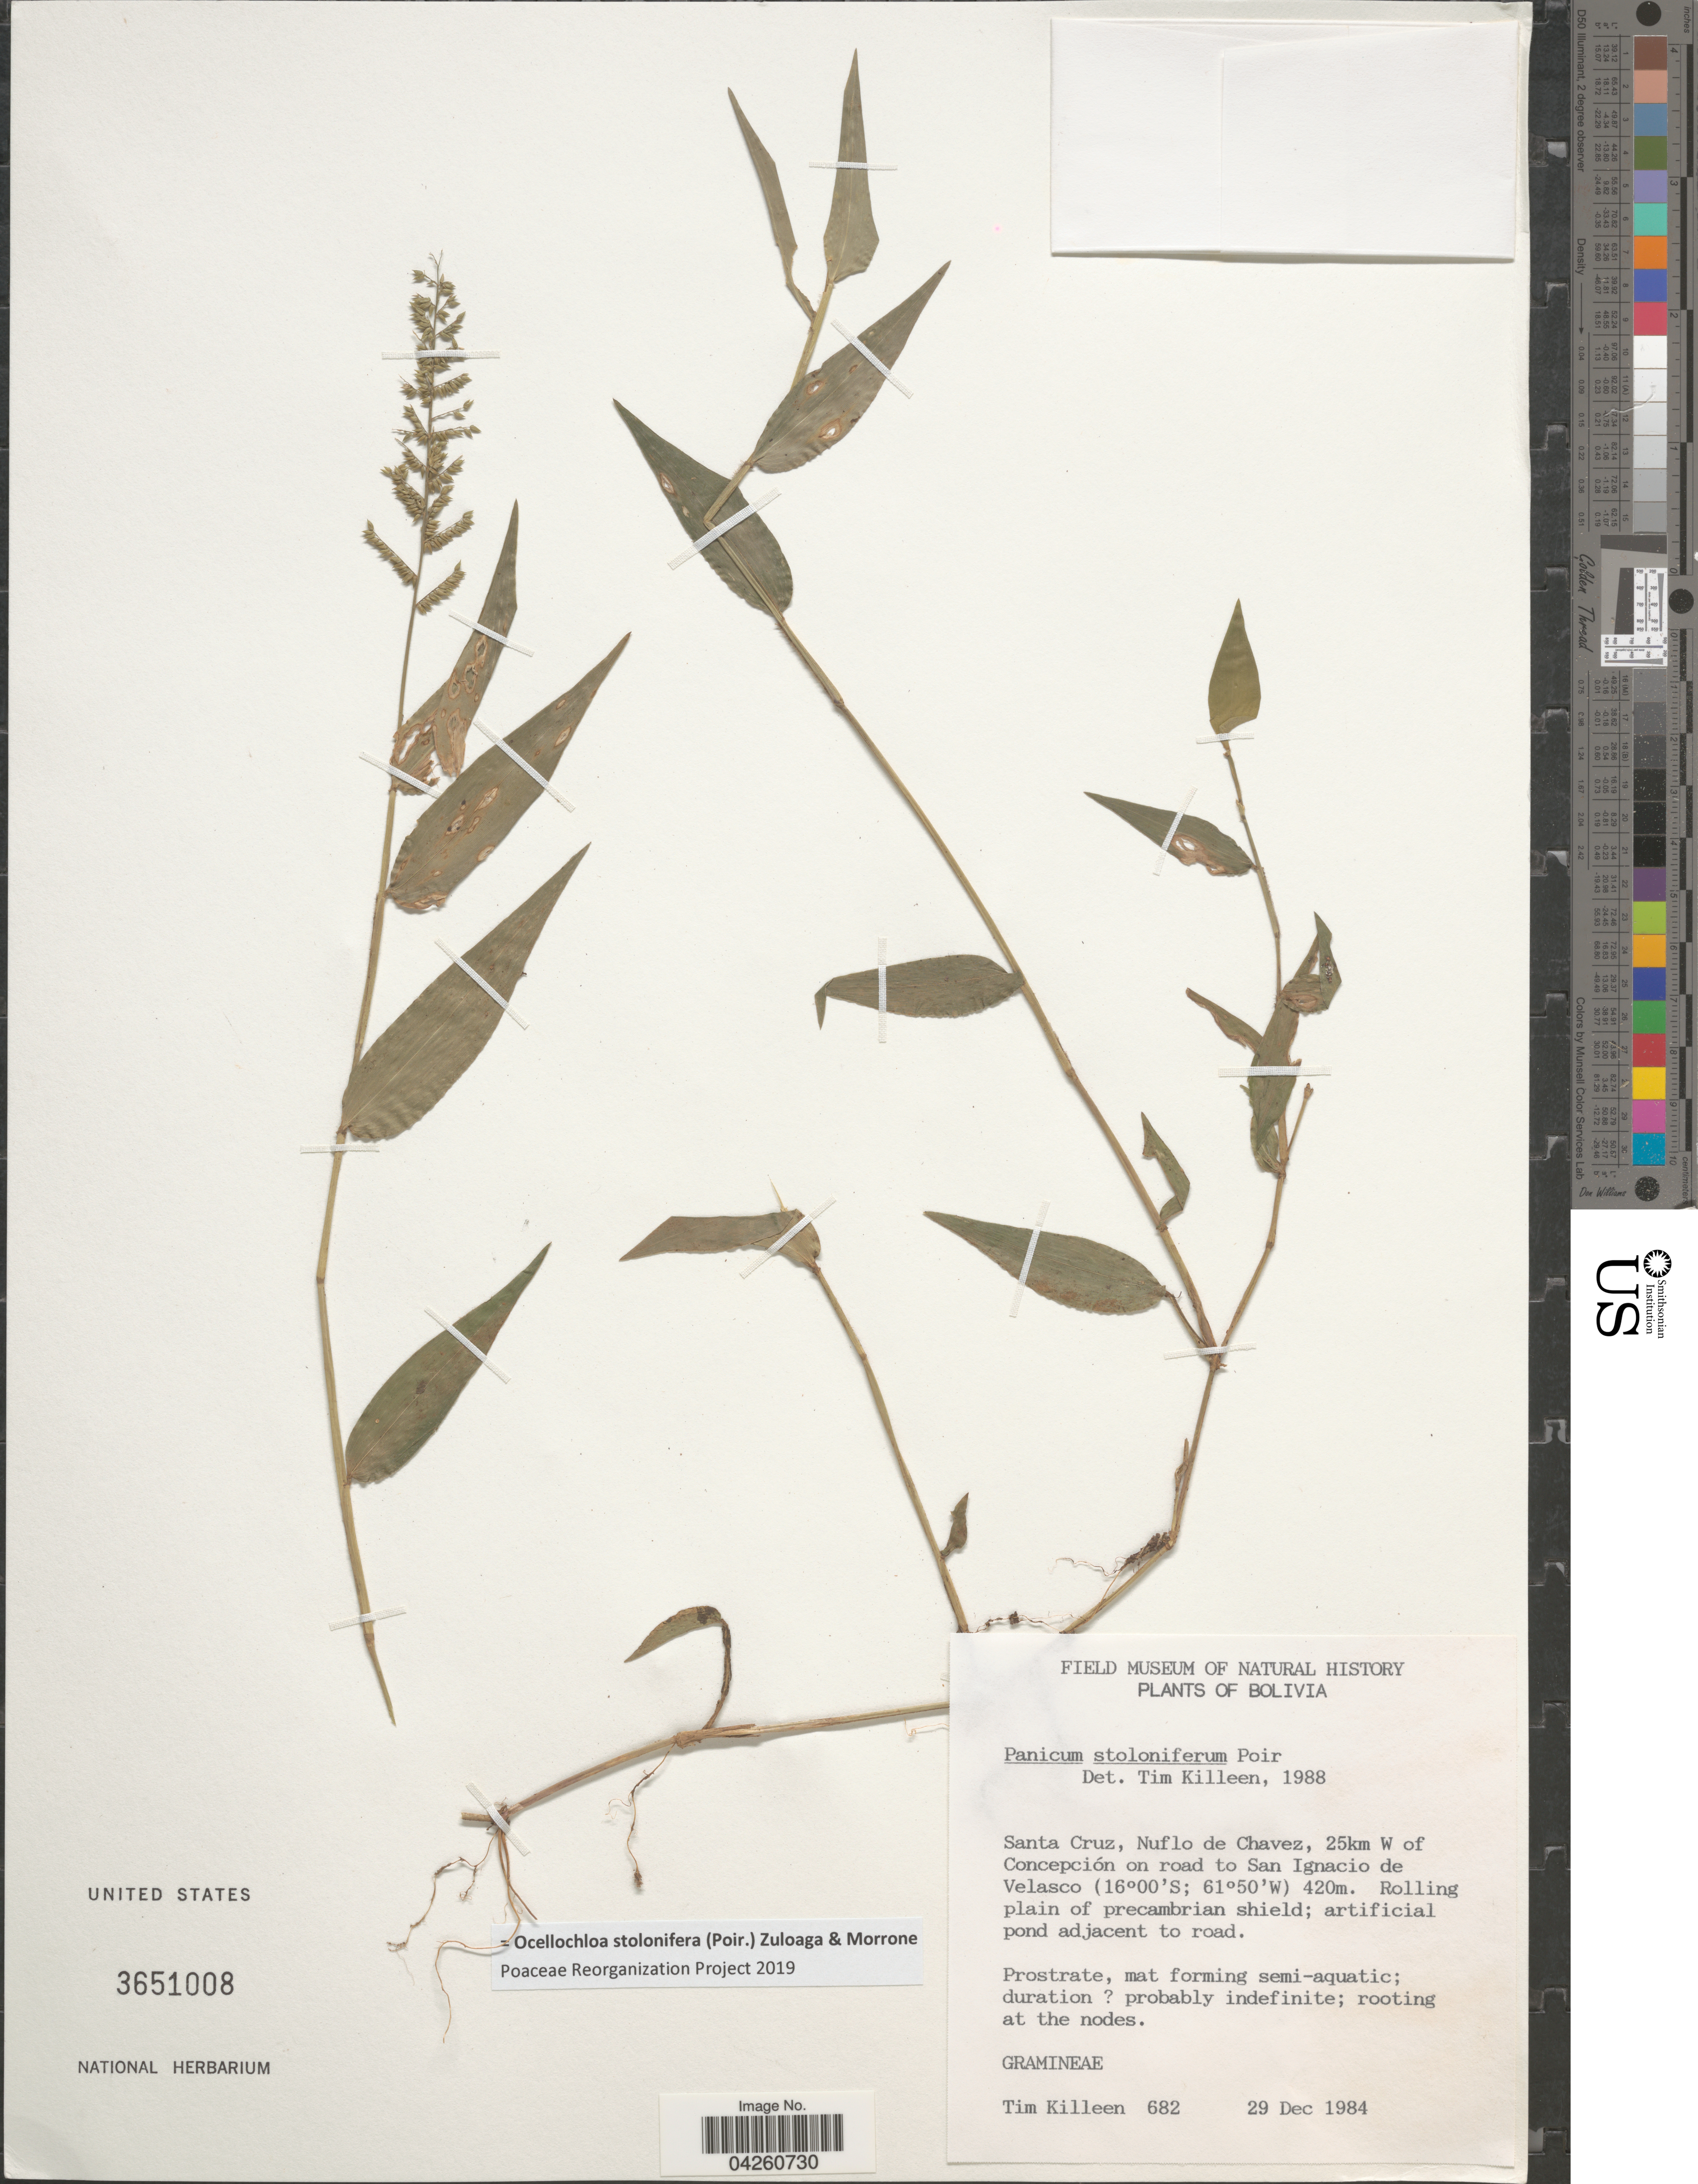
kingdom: Plantae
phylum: Tracheophyta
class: Liliopsida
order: Poales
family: Poaceae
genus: Ocellochloa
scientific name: Ocellochloa stolonifera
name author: (Poir.) Zuloaga & Morrone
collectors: T. J. Killeen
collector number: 682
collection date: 1984-12-29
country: Bolivia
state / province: Santa Cruz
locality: Nuflo de Chavez, 25km W of Concepción on road to San Ignacio de Velasco.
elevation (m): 420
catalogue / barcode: US 3651008